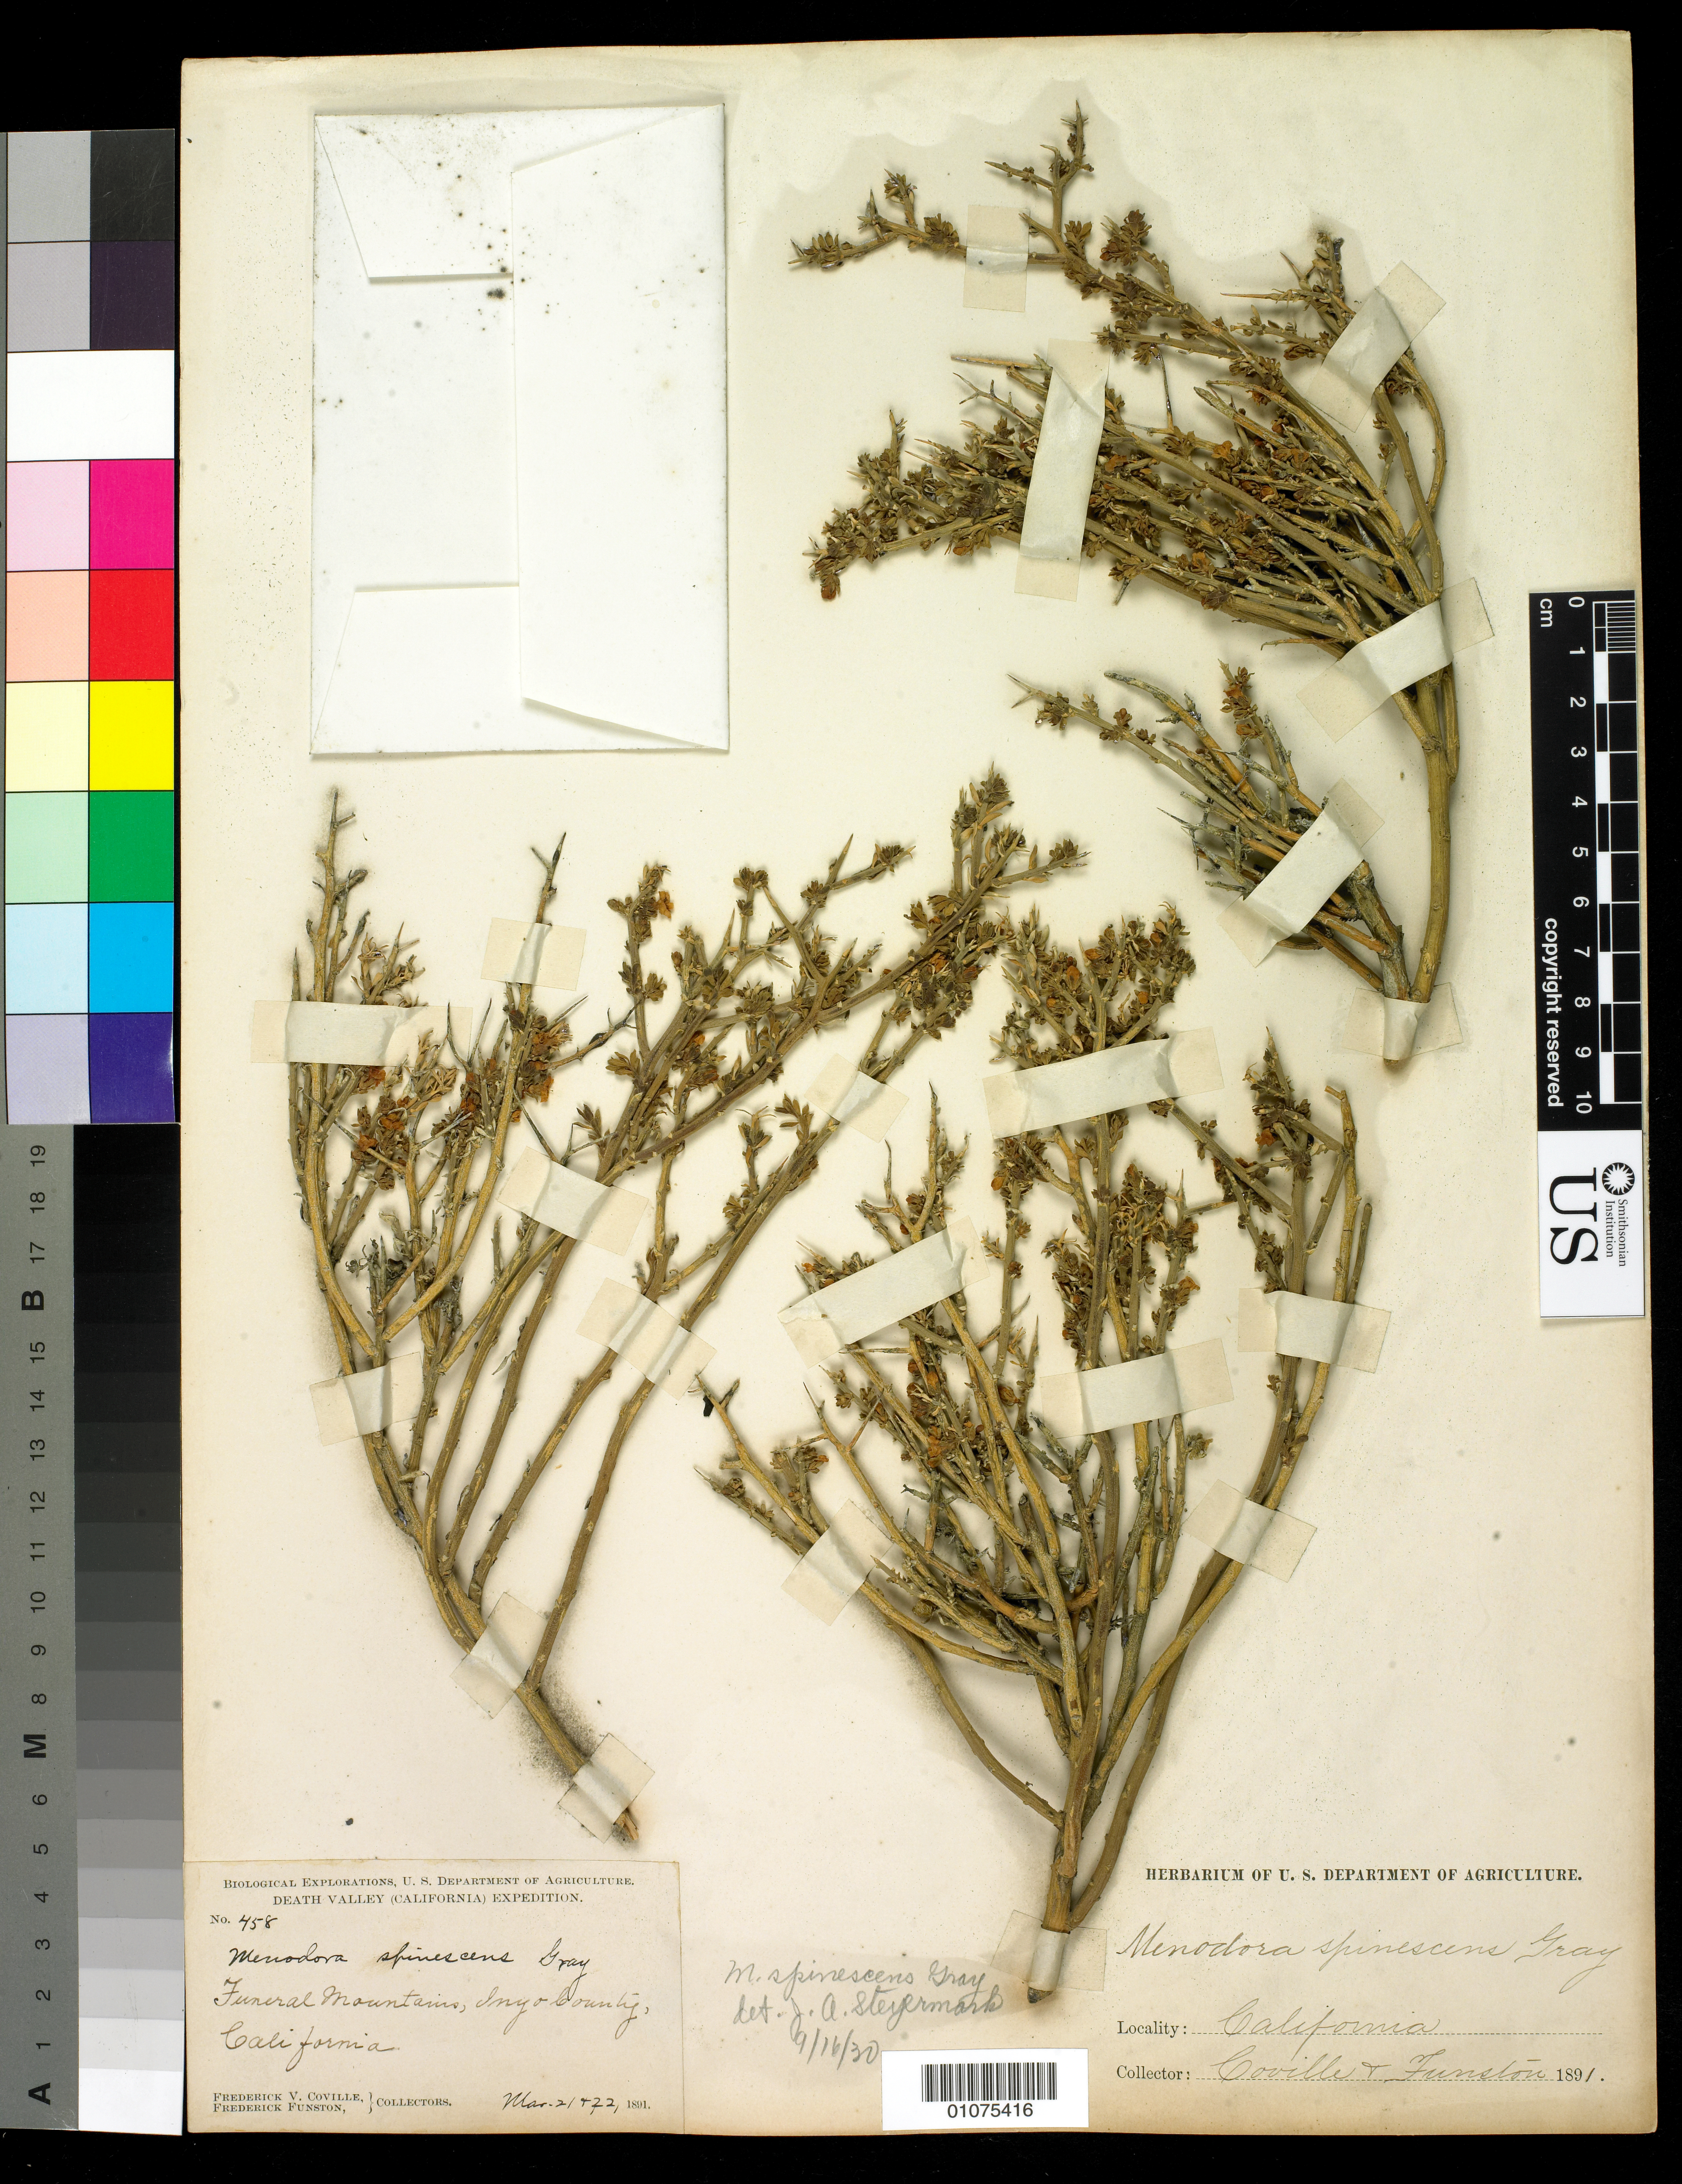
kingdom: Plantae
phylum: Tracheophyta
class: Magnoliopsida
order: Lamiales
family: Oleaceae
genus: Menodora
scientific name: Menodora spinescens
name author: A. Gray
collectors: F. V. Coville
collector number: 458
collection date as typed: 21 Mar 1891 and 22 Mar 1891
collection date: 1891-03-21,1891-03-22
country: United States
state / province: California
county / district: Ynyo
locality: Funeral Mountains